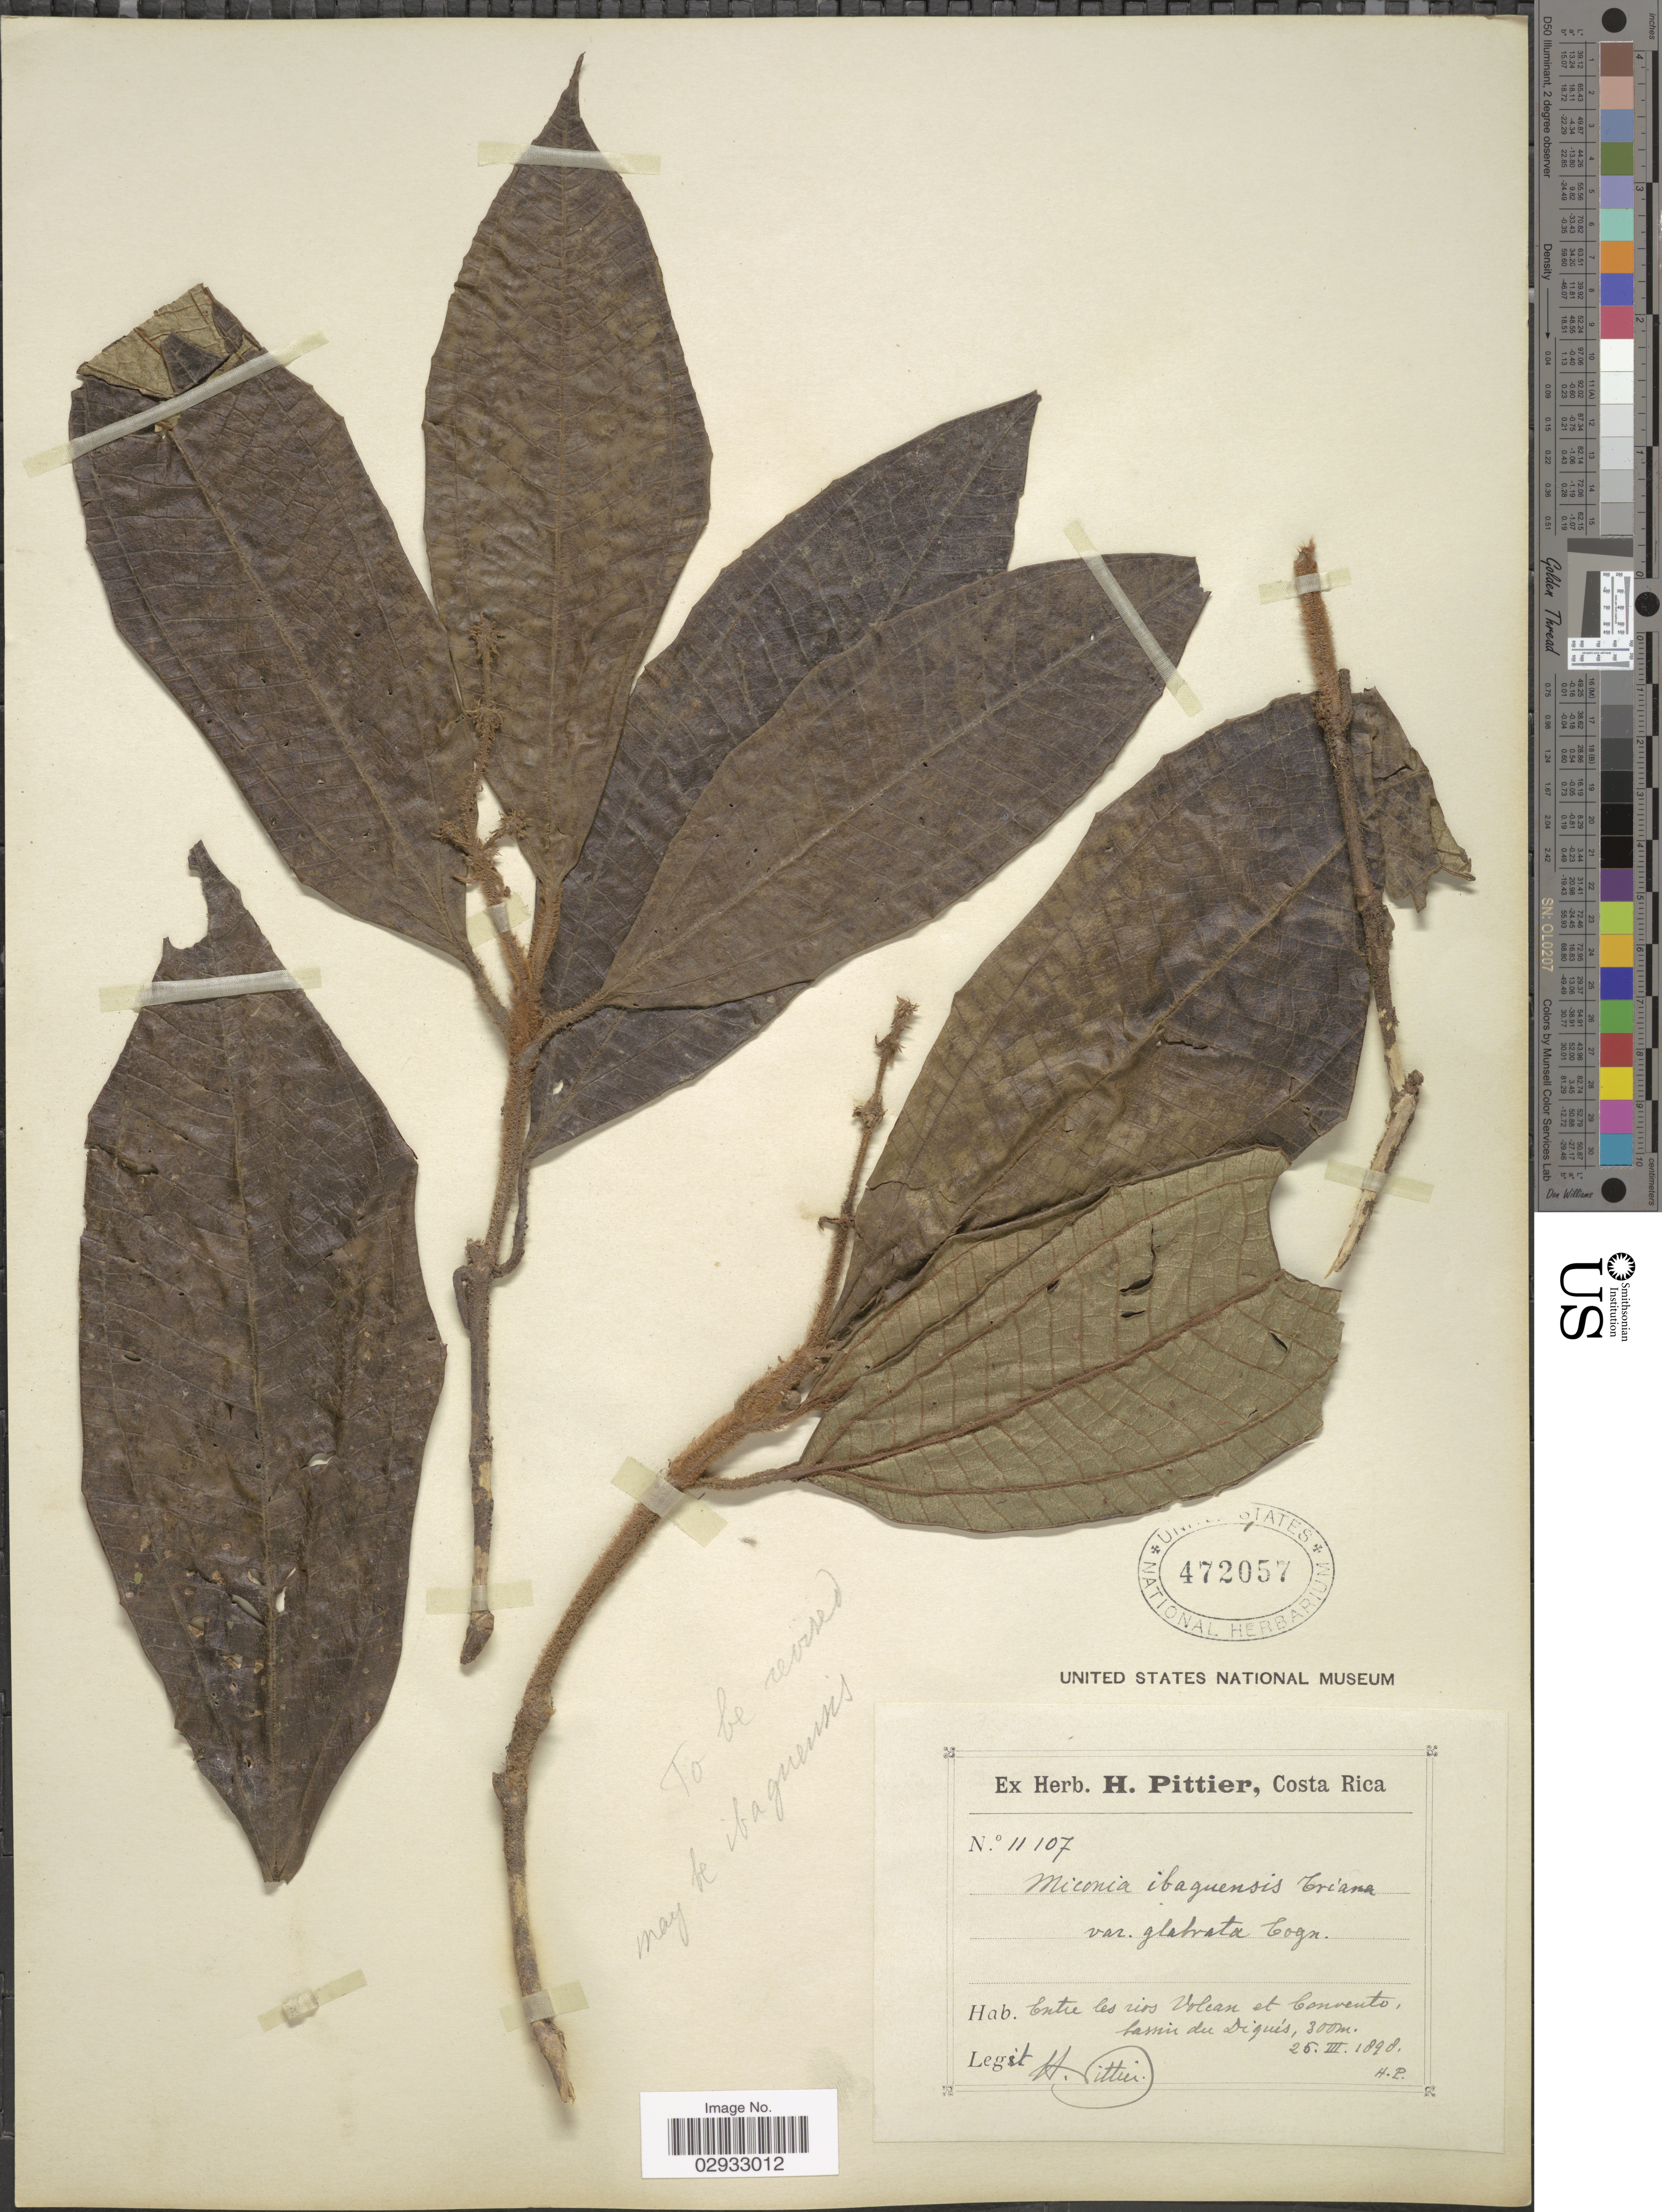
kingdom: Plantae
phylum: Tracheophyta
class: Magnoliopsida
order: Myrtales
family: Melastomataceae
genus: Miconia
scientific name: Miconia ibaguensis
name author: (Bonpl.) Triana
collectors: H. F. Pittier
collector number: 11107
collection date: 1898-03-26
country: Costa Rica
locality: Entre los rios Volcan et Convento, bassin du Diquís.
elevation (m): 300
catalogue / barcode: US 472057